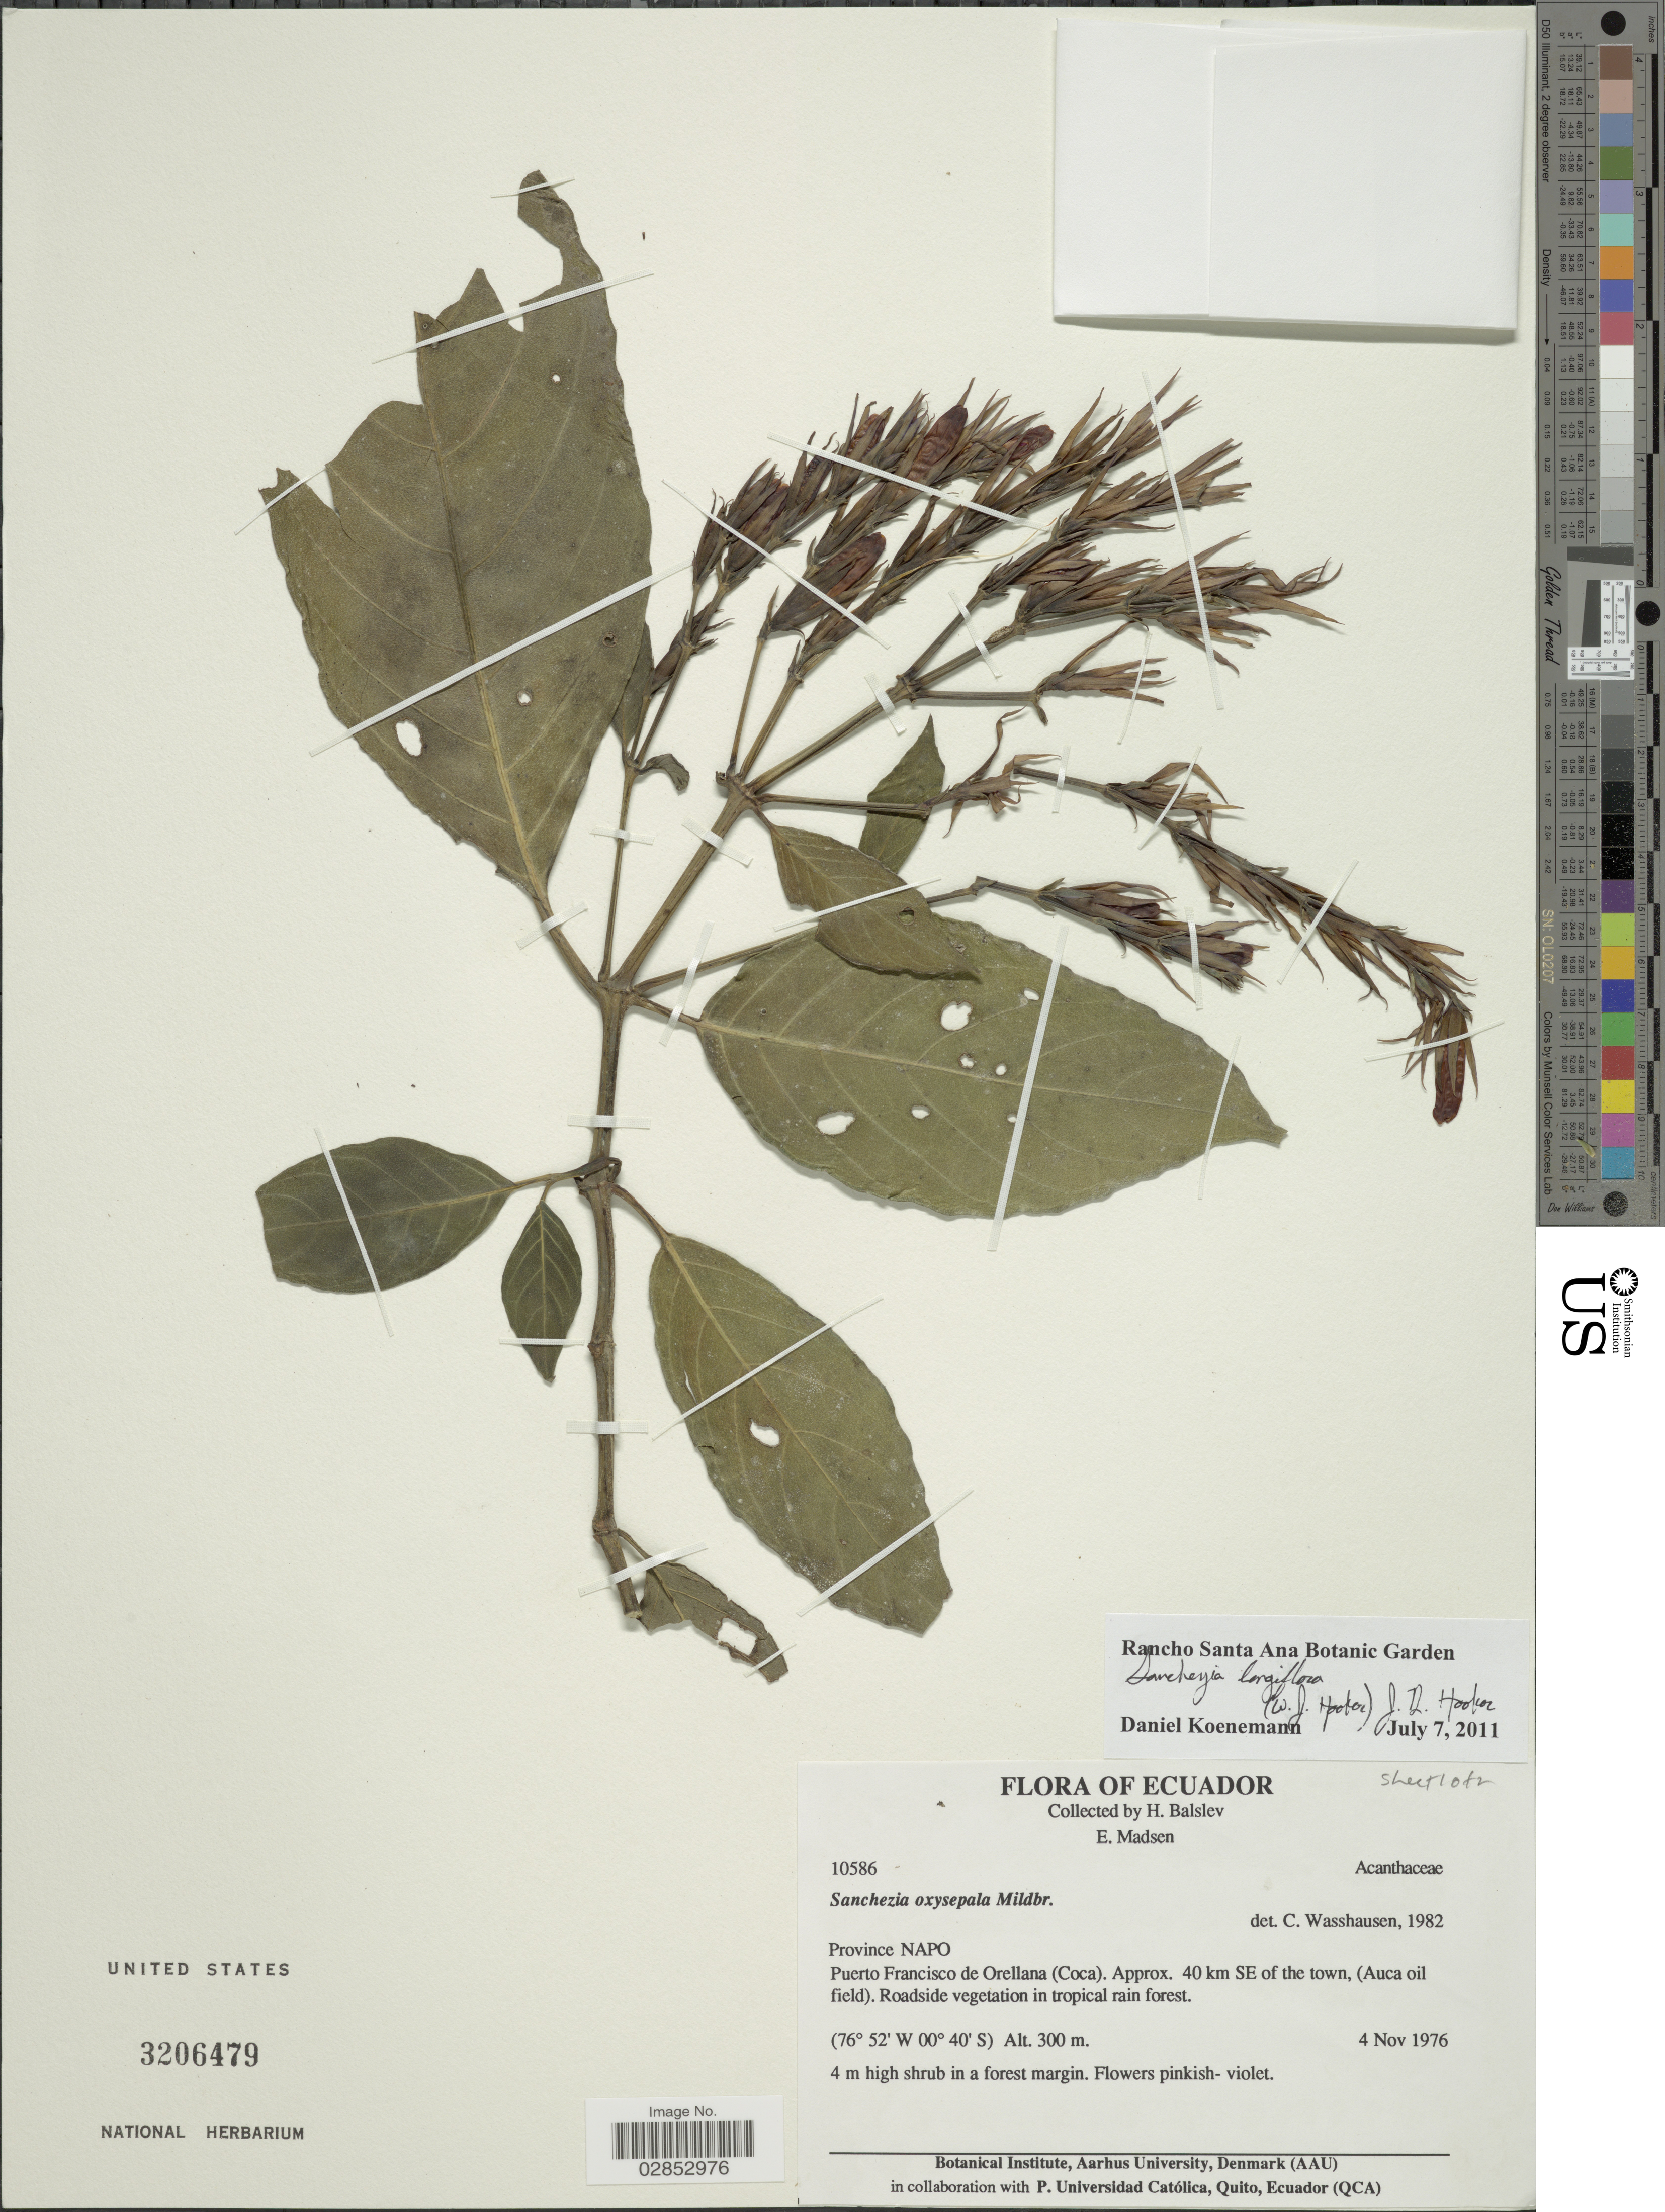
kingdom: Plantae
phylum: Tracheophyta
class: Magnoliopsida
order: Lamiales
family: Acanthaceae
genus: Sanchezia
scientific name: Sanchezia longiflora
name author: (Hook. f.) Hook. f. ex Planch.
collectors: H. Balslev & E. Madsen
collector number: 10586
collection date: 1976-11-04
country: Ecuador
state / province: Napo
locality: Puerto Francisco de Orellana (Coca). Approx. 40 km SE of the town, (Auca oil field).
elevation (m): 300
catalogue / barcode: US 3206479